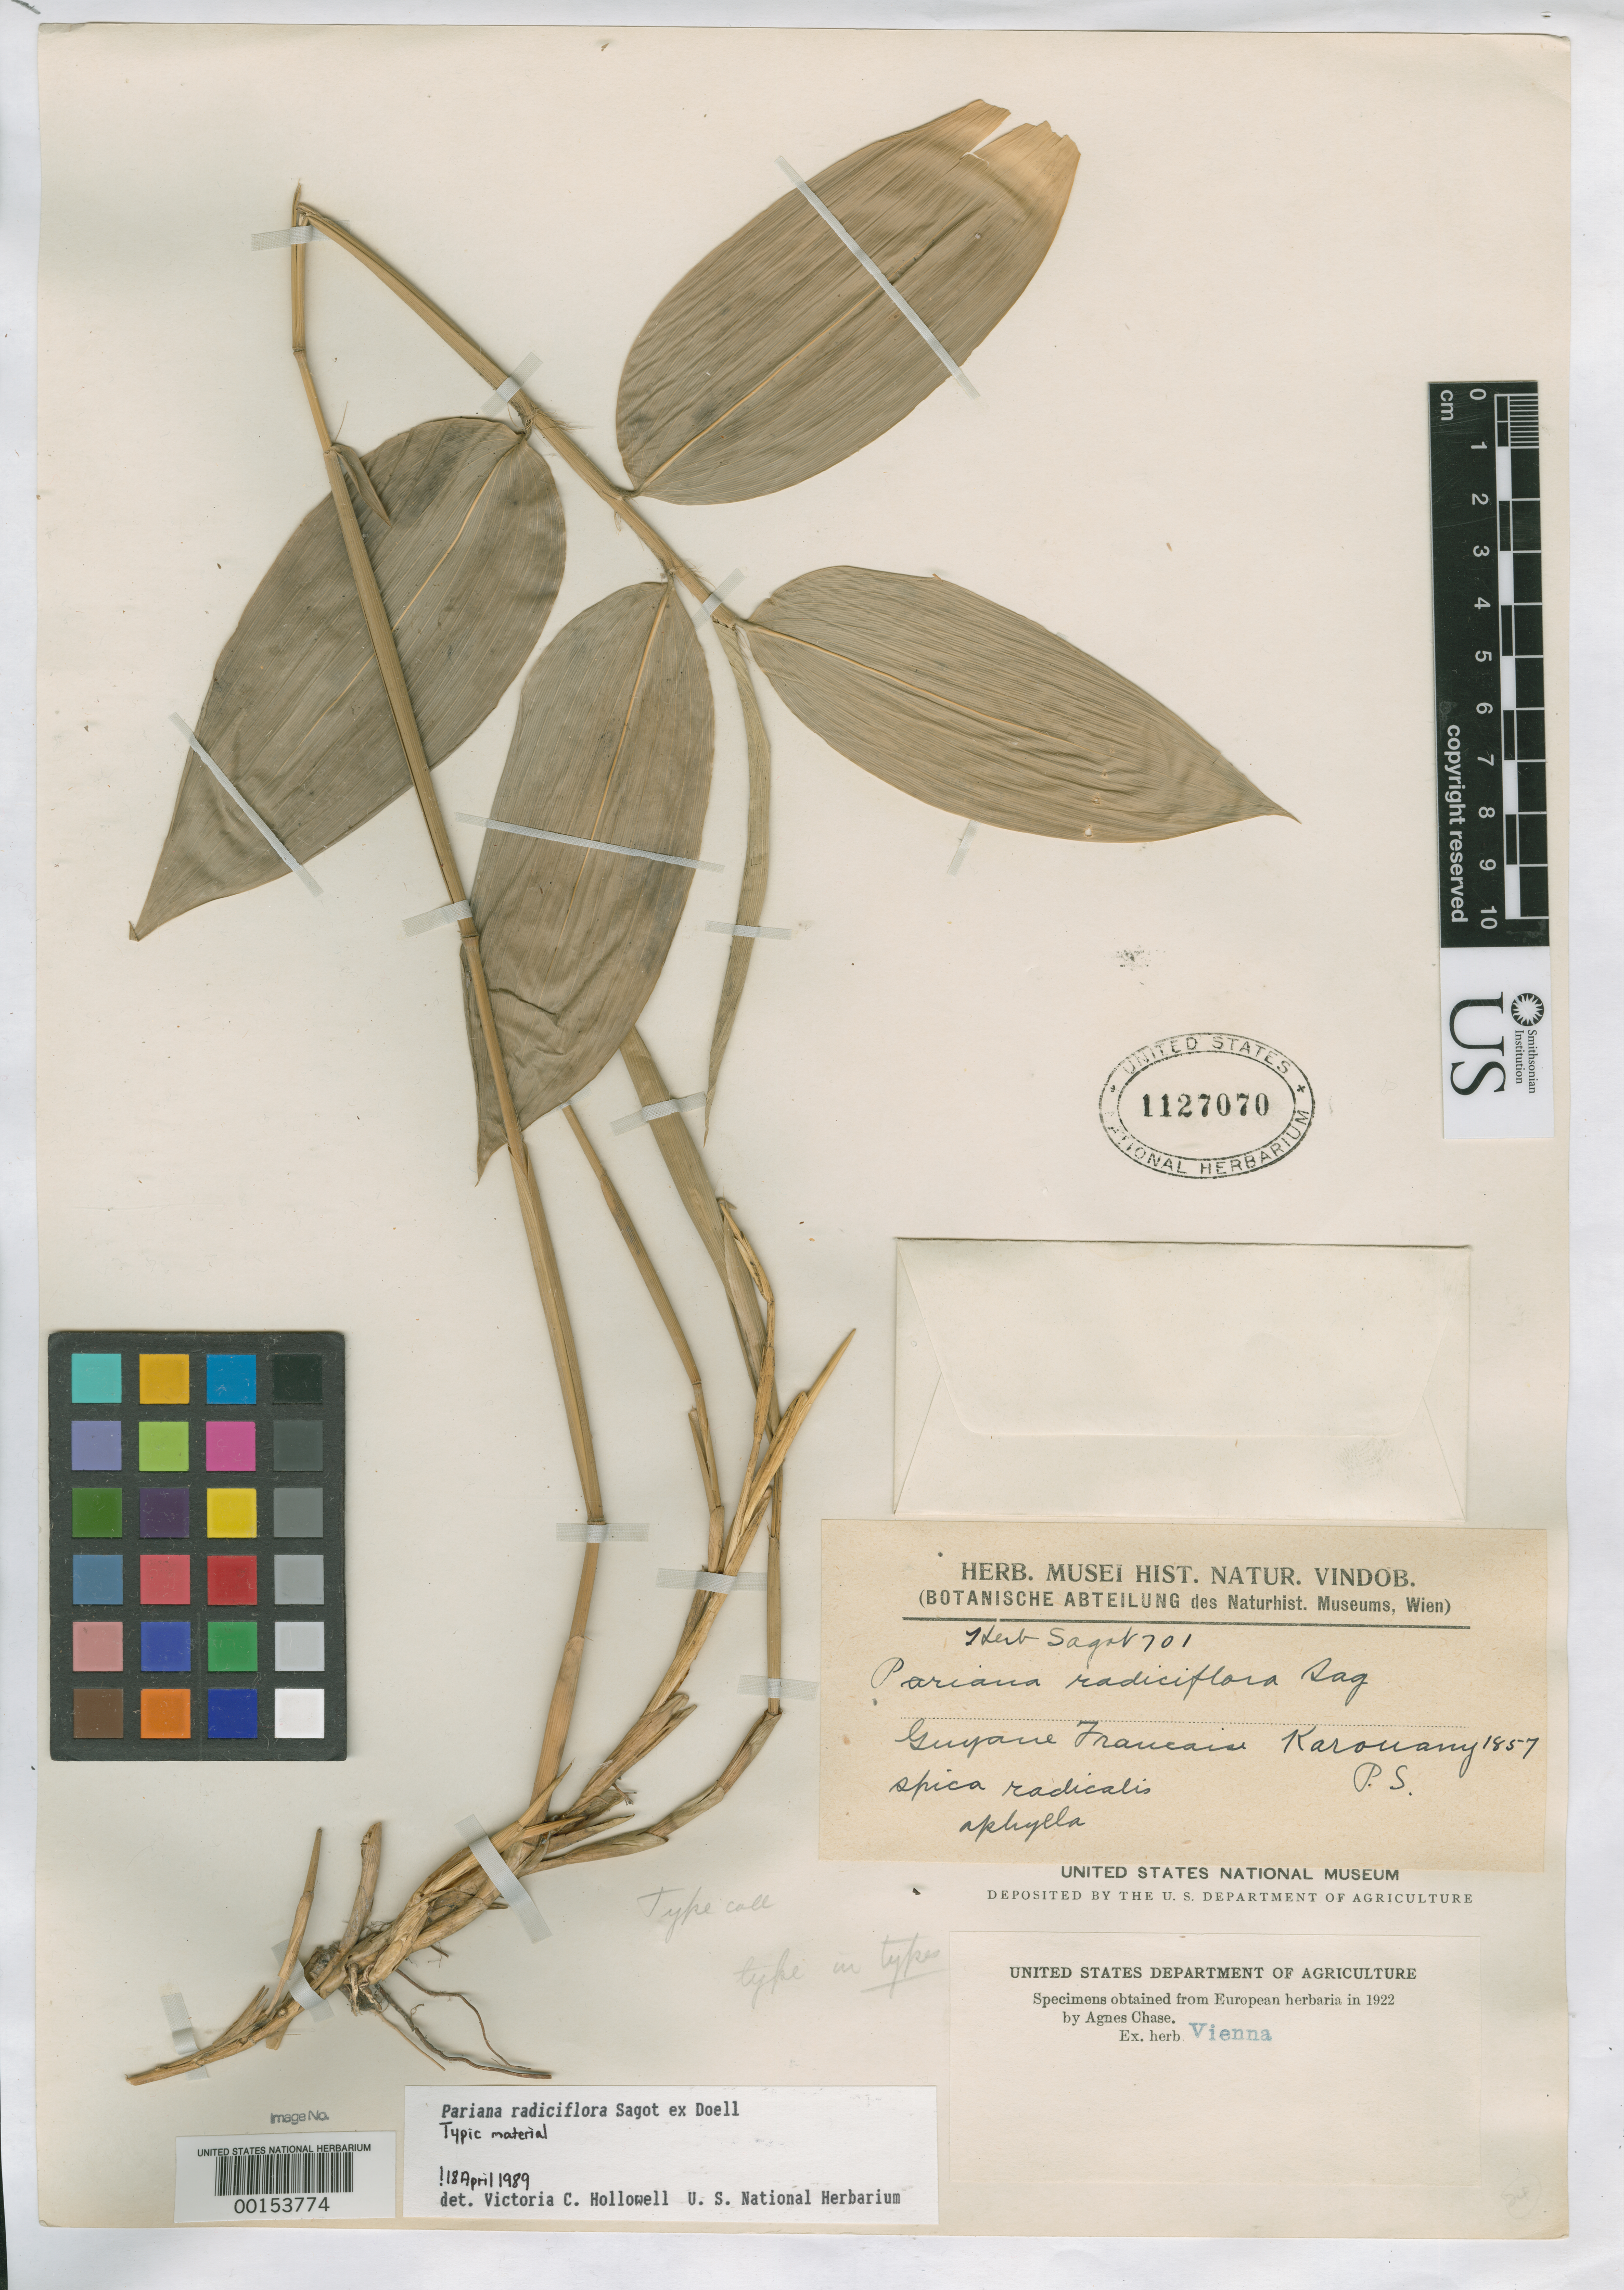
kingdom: Plantae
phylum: Tracheophyta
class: Liliopsida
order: Poales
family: Poaceae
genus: Pariana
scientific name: Pariana radiciflora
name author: Sagot ex Döll in Mart.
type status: Isolectotype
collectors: P. A. Sagot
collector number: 701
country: French Guiana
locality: Cayenne.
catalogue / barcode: US 1127070